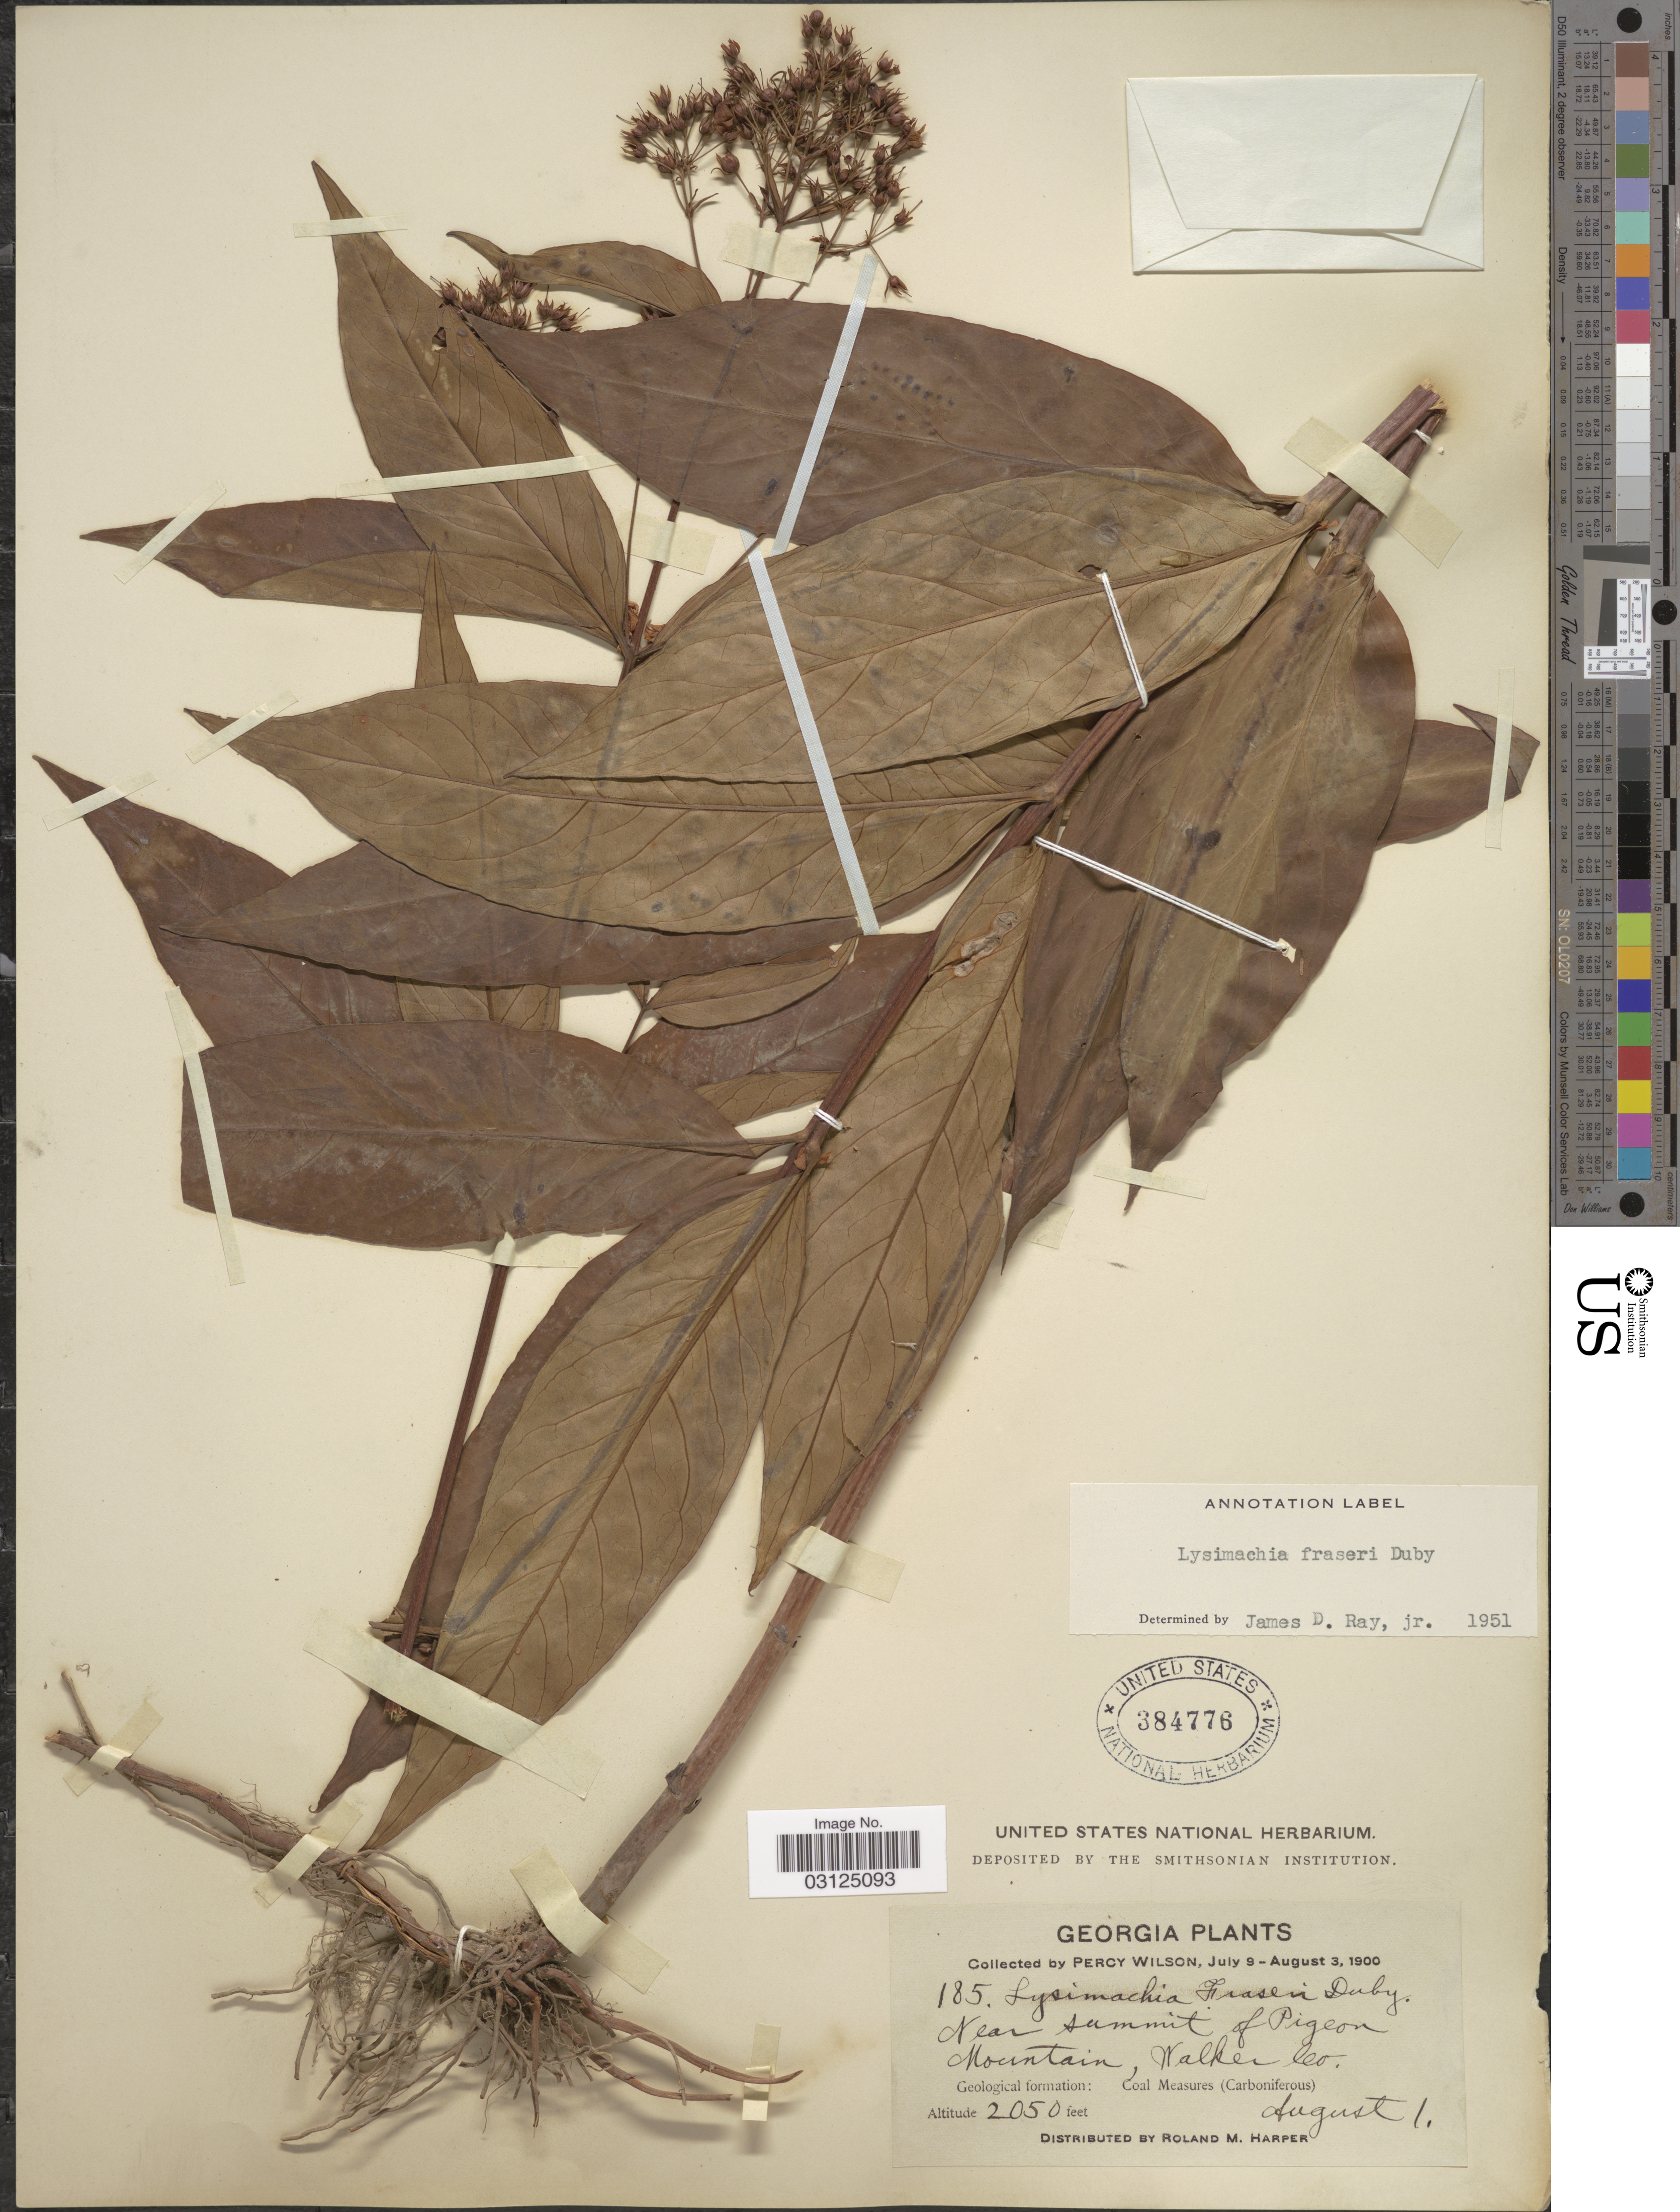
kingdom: Plantae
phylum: Tracheophyta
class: Magnoliopsida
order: Ericales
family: Primulaceae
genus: Lysimachia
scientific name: Lysimachia fraseri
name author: Duby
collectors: P. Wilson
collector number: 185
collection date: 1900-08-01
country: United States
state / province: Georgia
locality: Near summit of Pigeon Mountain, Walker Co.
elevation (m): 625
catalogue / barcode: US 384776